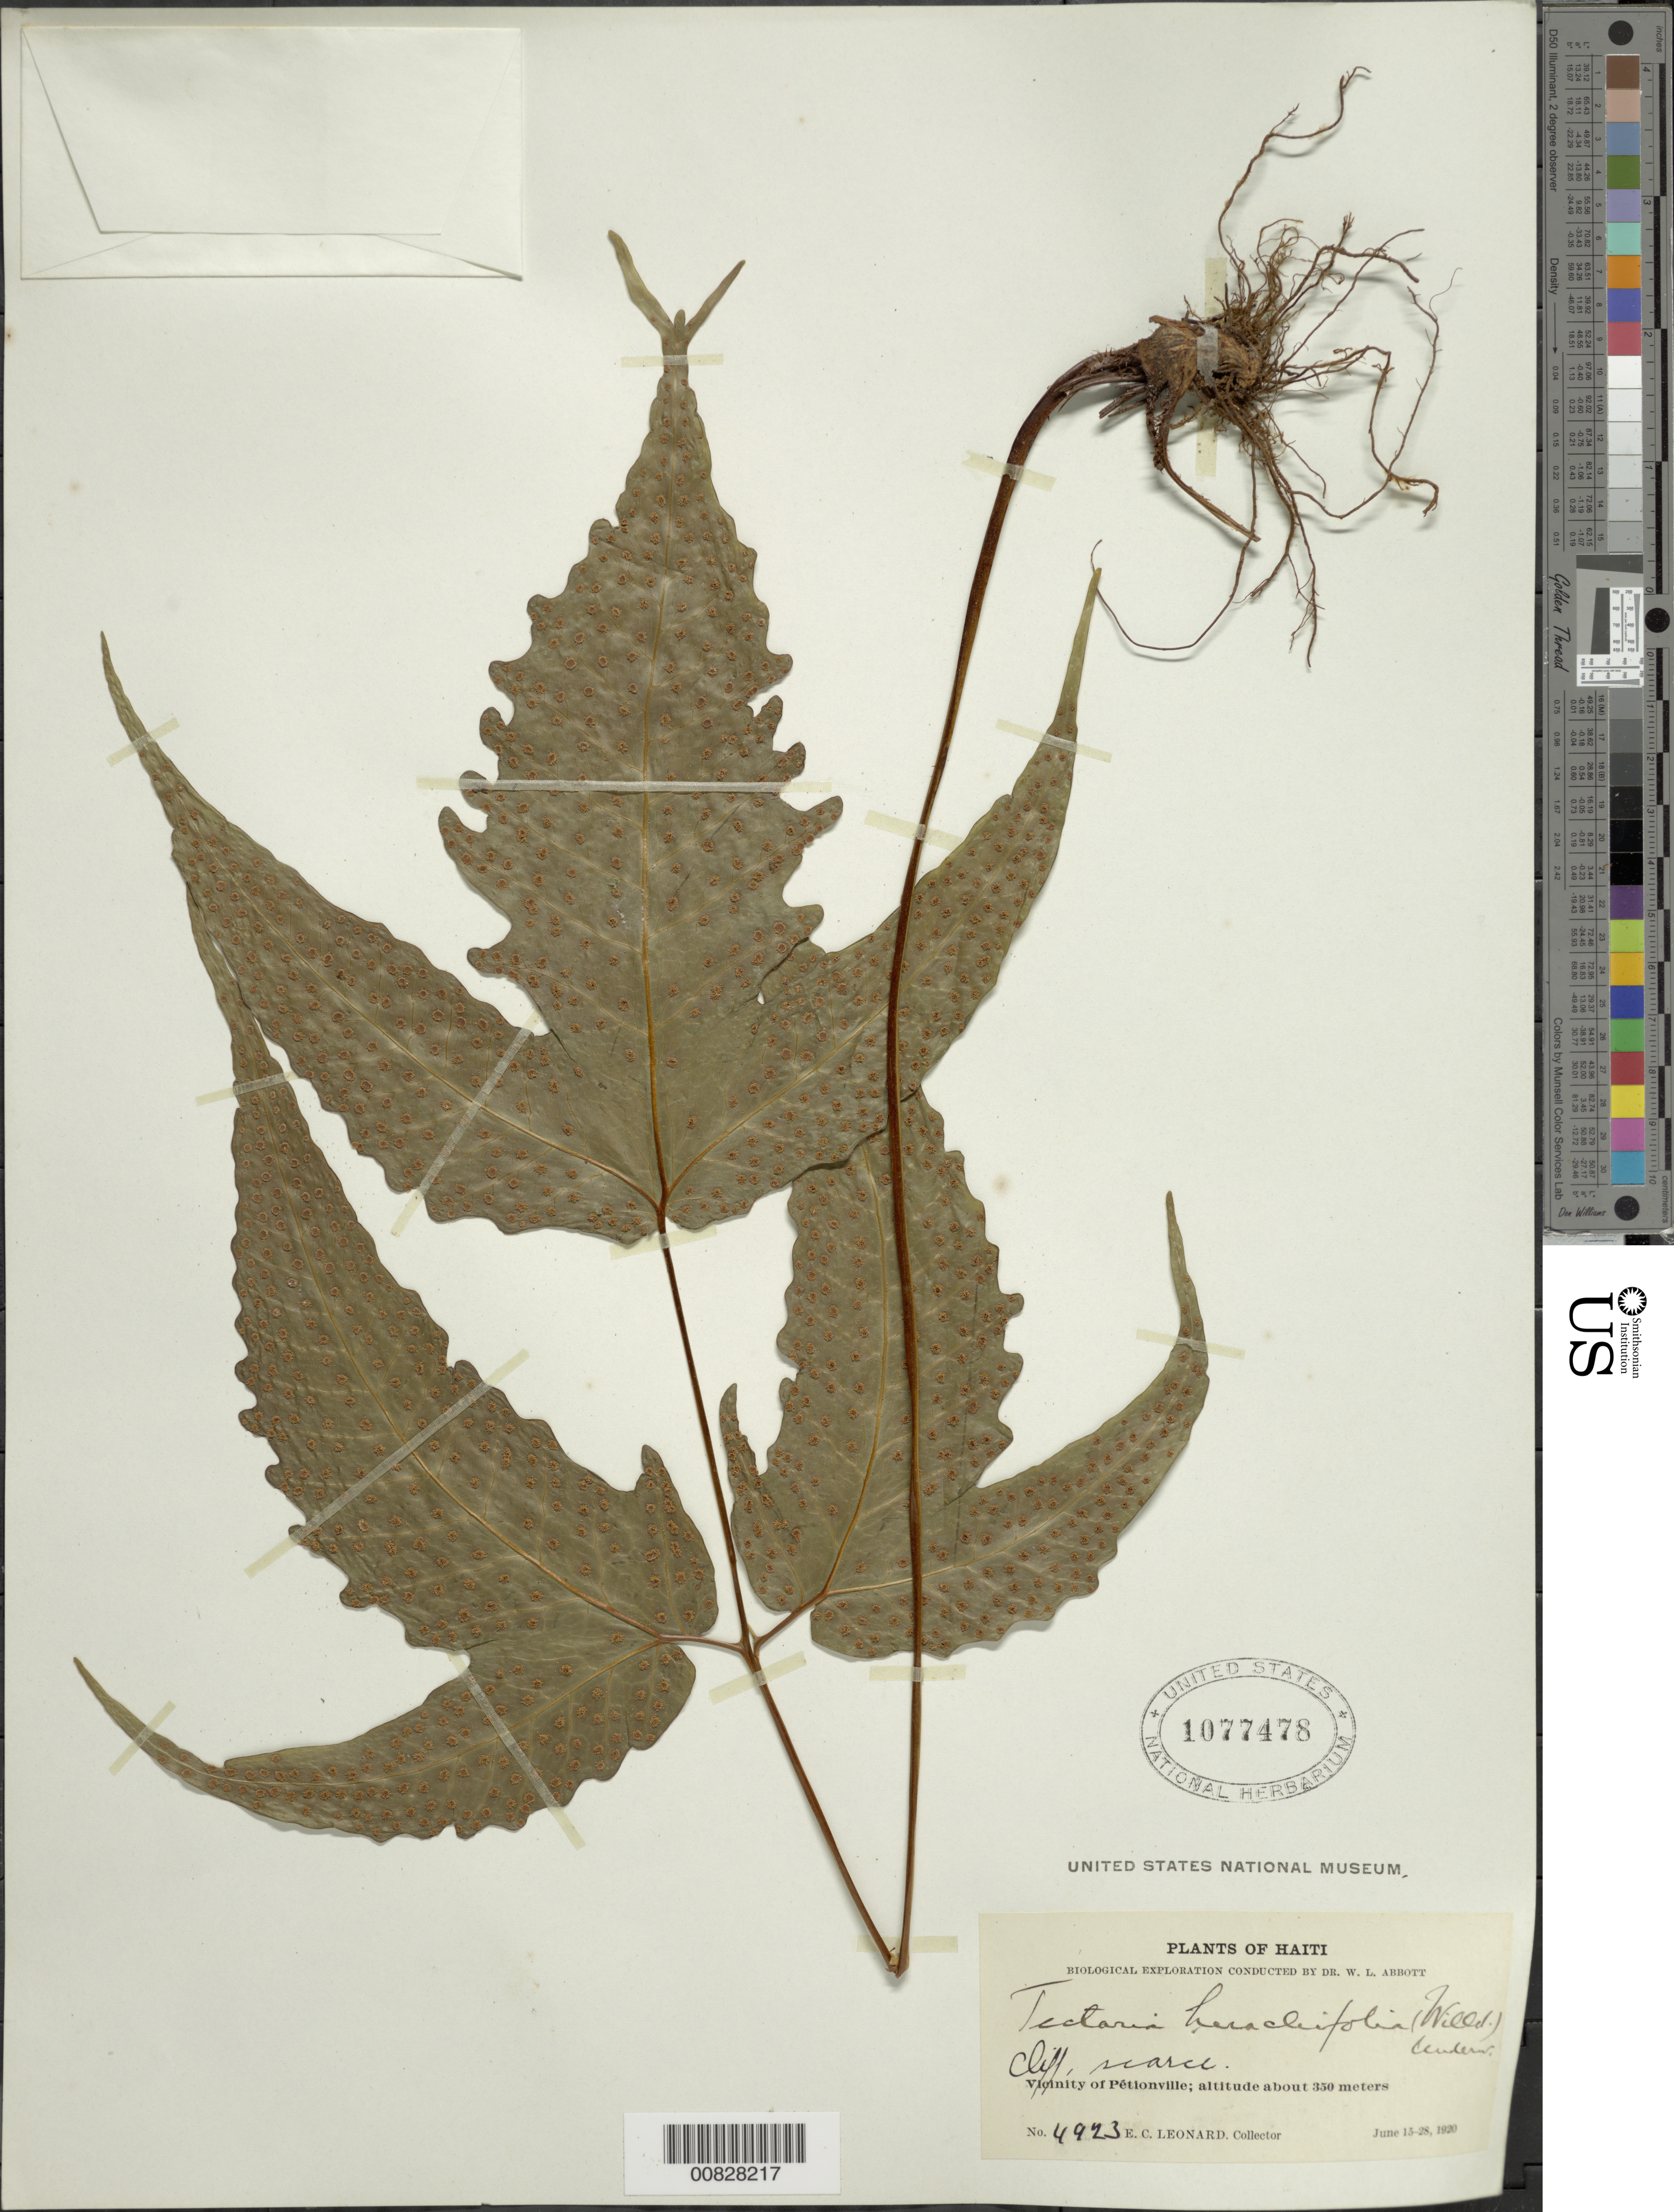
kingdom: Plantae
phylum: Tracheophyta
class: Polypodiopsida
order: Polypodiales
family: Tectariaceae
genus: Tectaria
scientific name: Tectaria heracleifolia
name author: (Willd.) Underw.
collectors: E. C. Leonard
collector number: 4923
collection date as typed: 15 Jun 1920 to 28 Jun 1920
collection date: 1920-06-15/1920-06-28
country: Haiti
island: Hispaniola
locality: Pétionville vicinity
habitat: Cliff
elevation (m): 350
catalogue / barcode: US 1077478